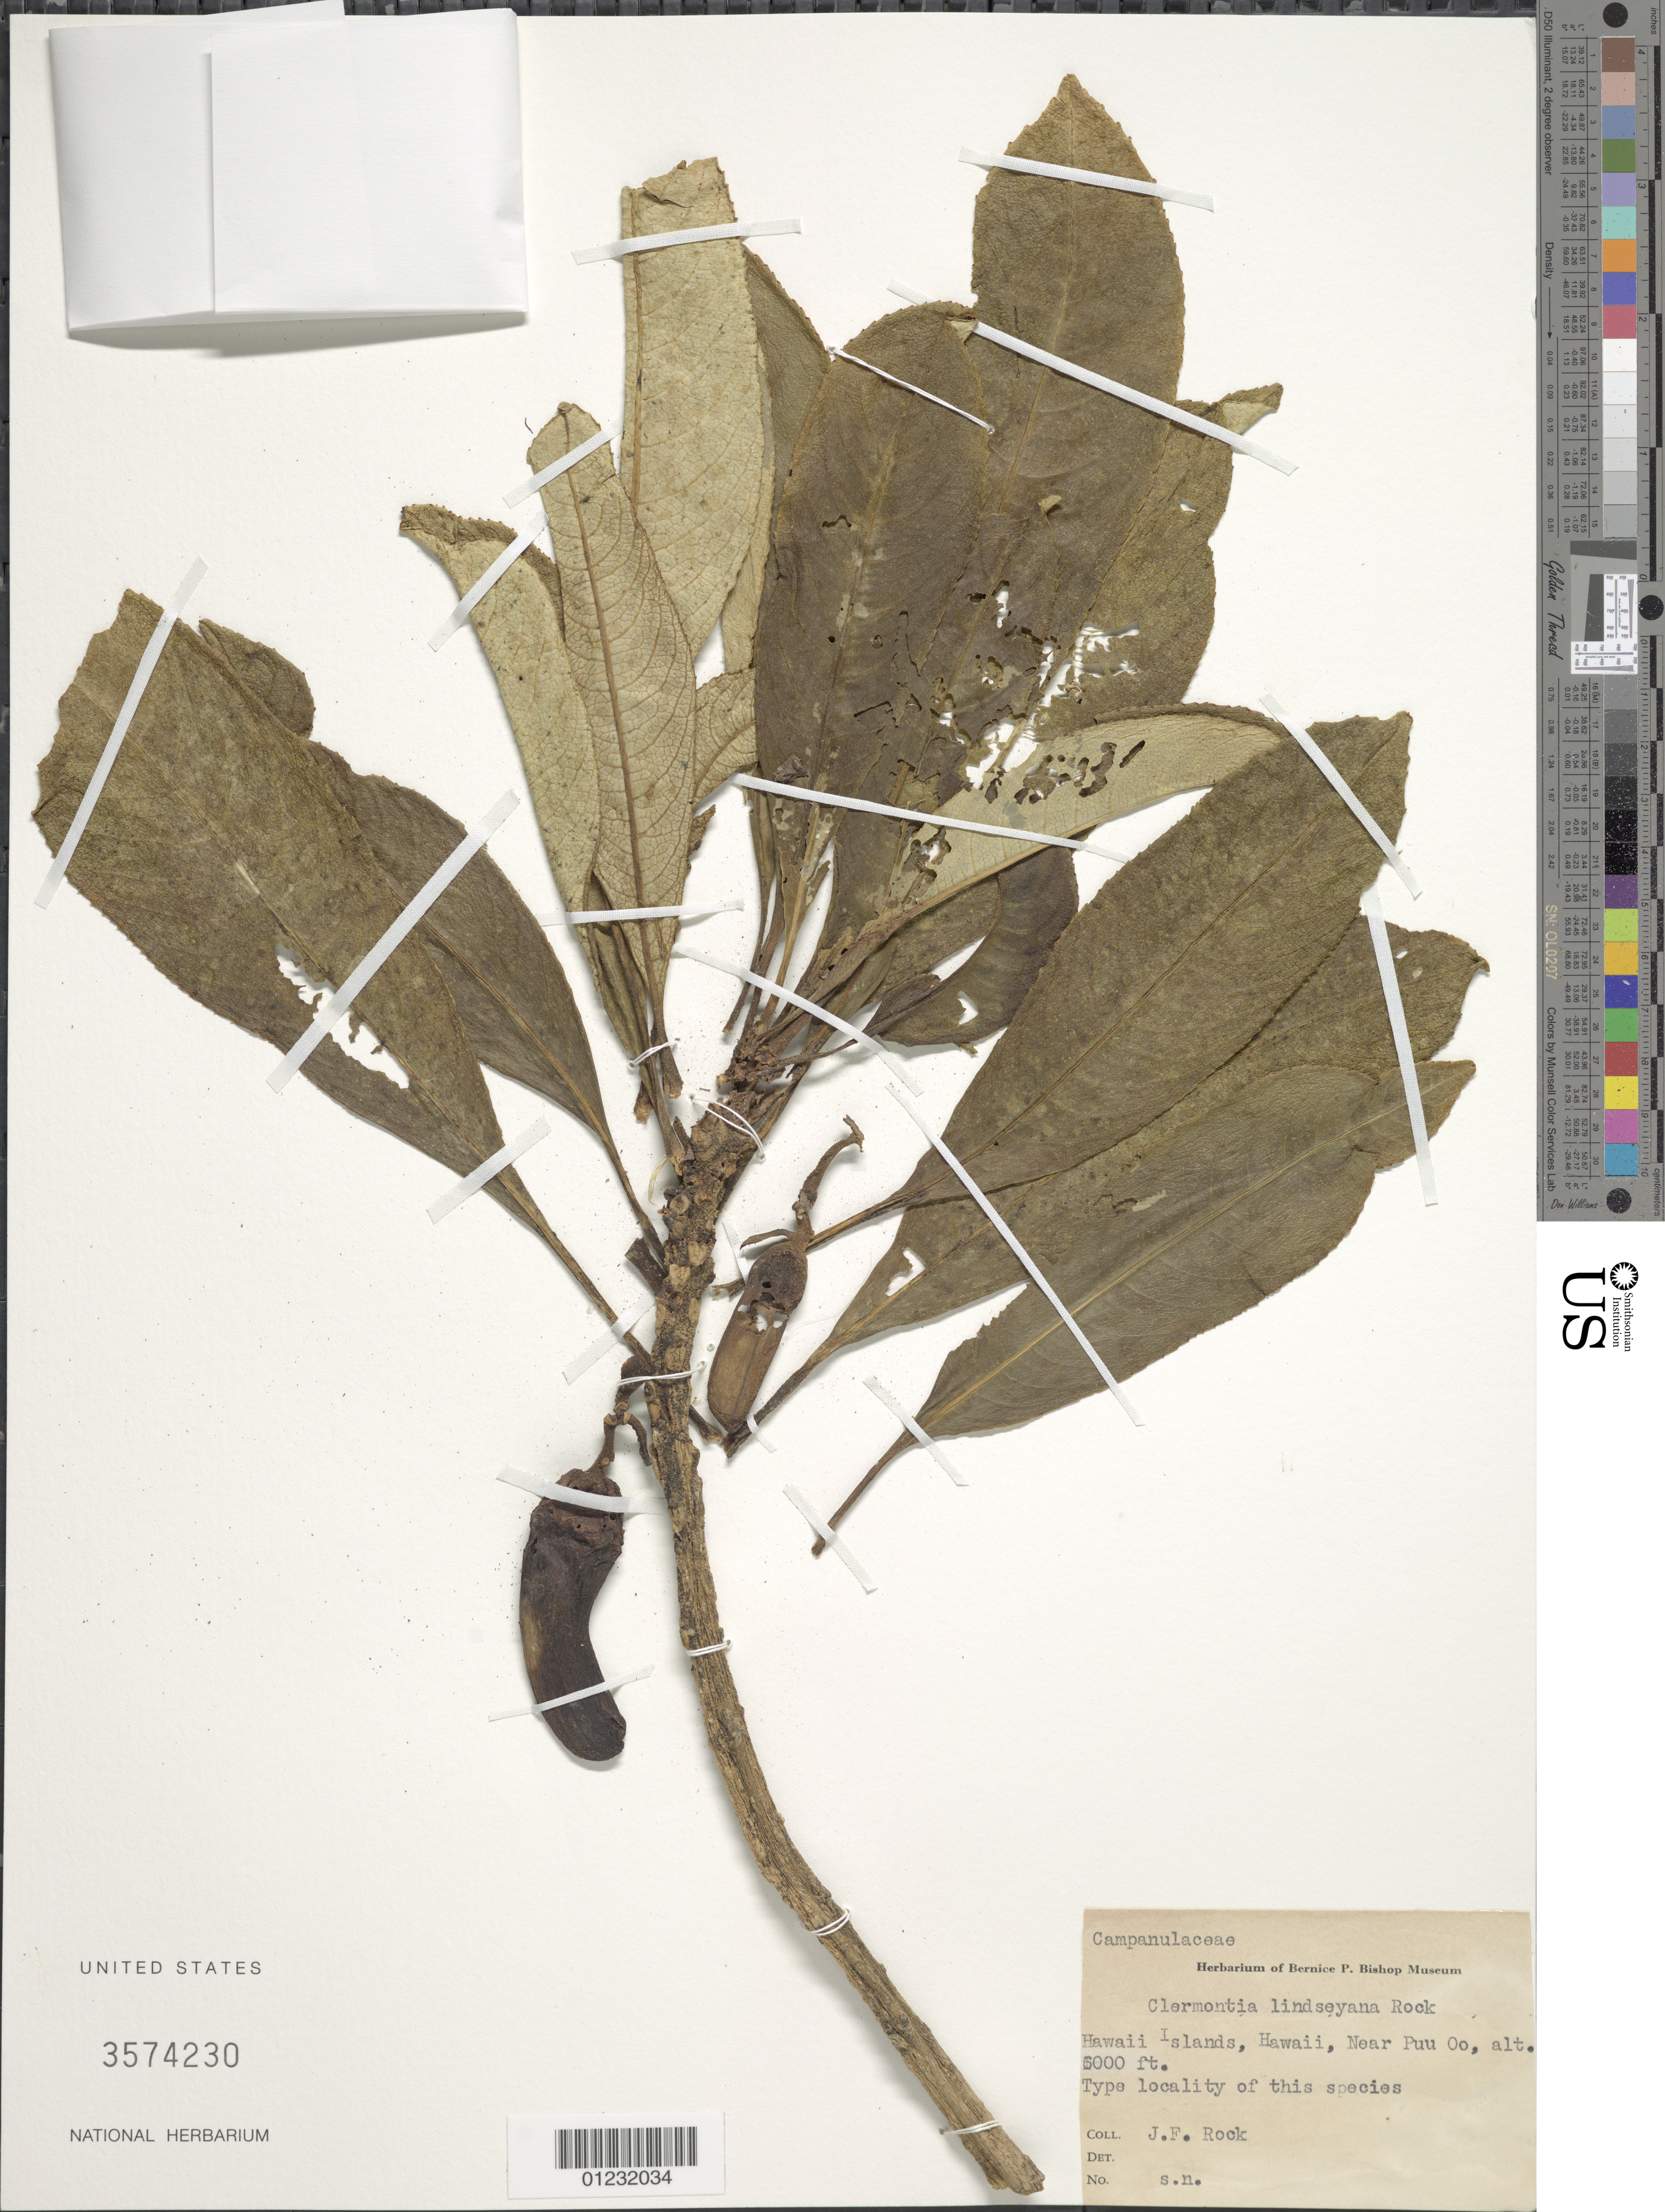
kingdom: Plantae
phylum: Tracheophyta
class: Magnoliopsida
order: Asterales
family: Campanulaceae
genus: Clermontia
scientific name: Clermontia lindseyana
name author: Rock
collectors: J. F. Rock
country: United States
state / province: Hawaii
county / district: Hawaii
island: Hawaii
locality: Near Puu Oo.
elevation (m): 1829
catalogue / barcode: US 3574230